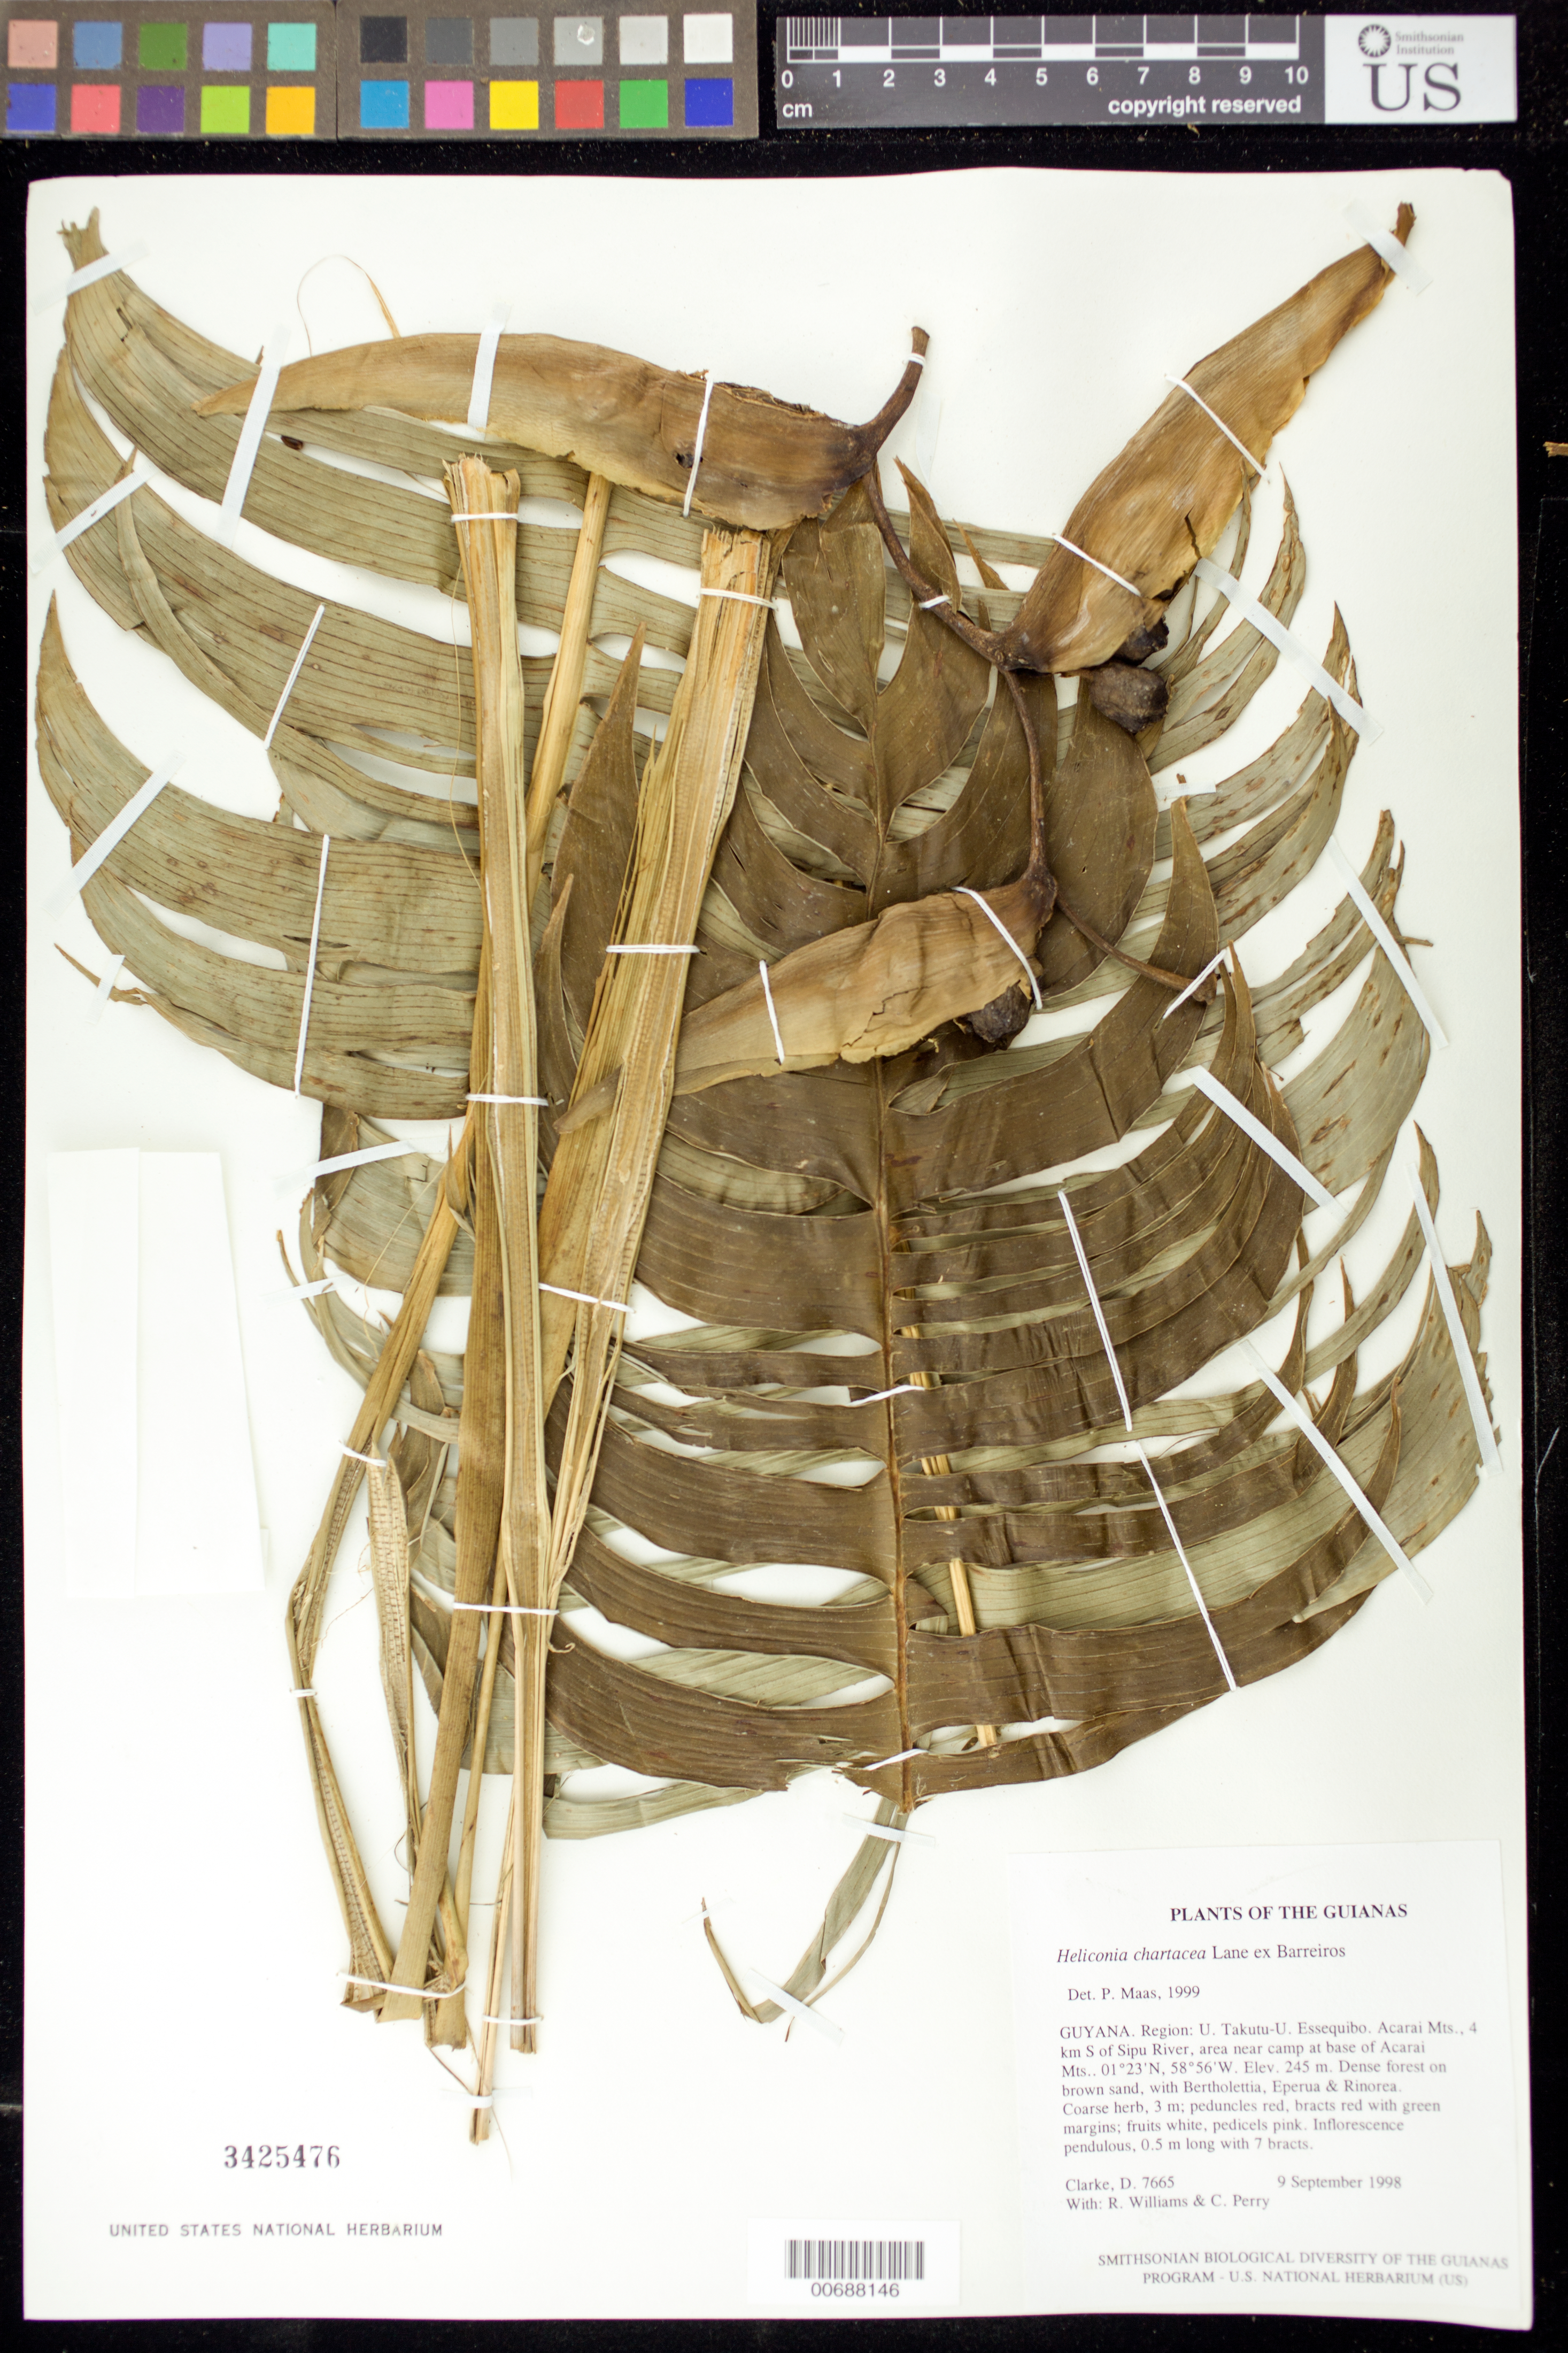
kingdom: Plantae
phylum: Tracheophyta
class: Liliopsida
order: Zingiberales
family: Heliconiaceae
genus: Heliconia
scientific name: Heliconia chartacea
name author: Lane ex Barreiros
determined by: Maas, Paul J. M.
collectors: H. D. Clarke, R. Williams & C. Perry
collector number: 7665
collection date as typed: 9 September 1998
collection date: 1998-09-09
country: Guyana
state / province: U. Takutu-U. Essequibo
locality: Acarai Mts., 4 km S of Sipu River, area near camp at base of Acarai Mts.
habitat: Dense forest on brown sand, with Bertholettia, Eperua & Rinorea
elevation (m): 245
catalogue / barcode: US 3425476